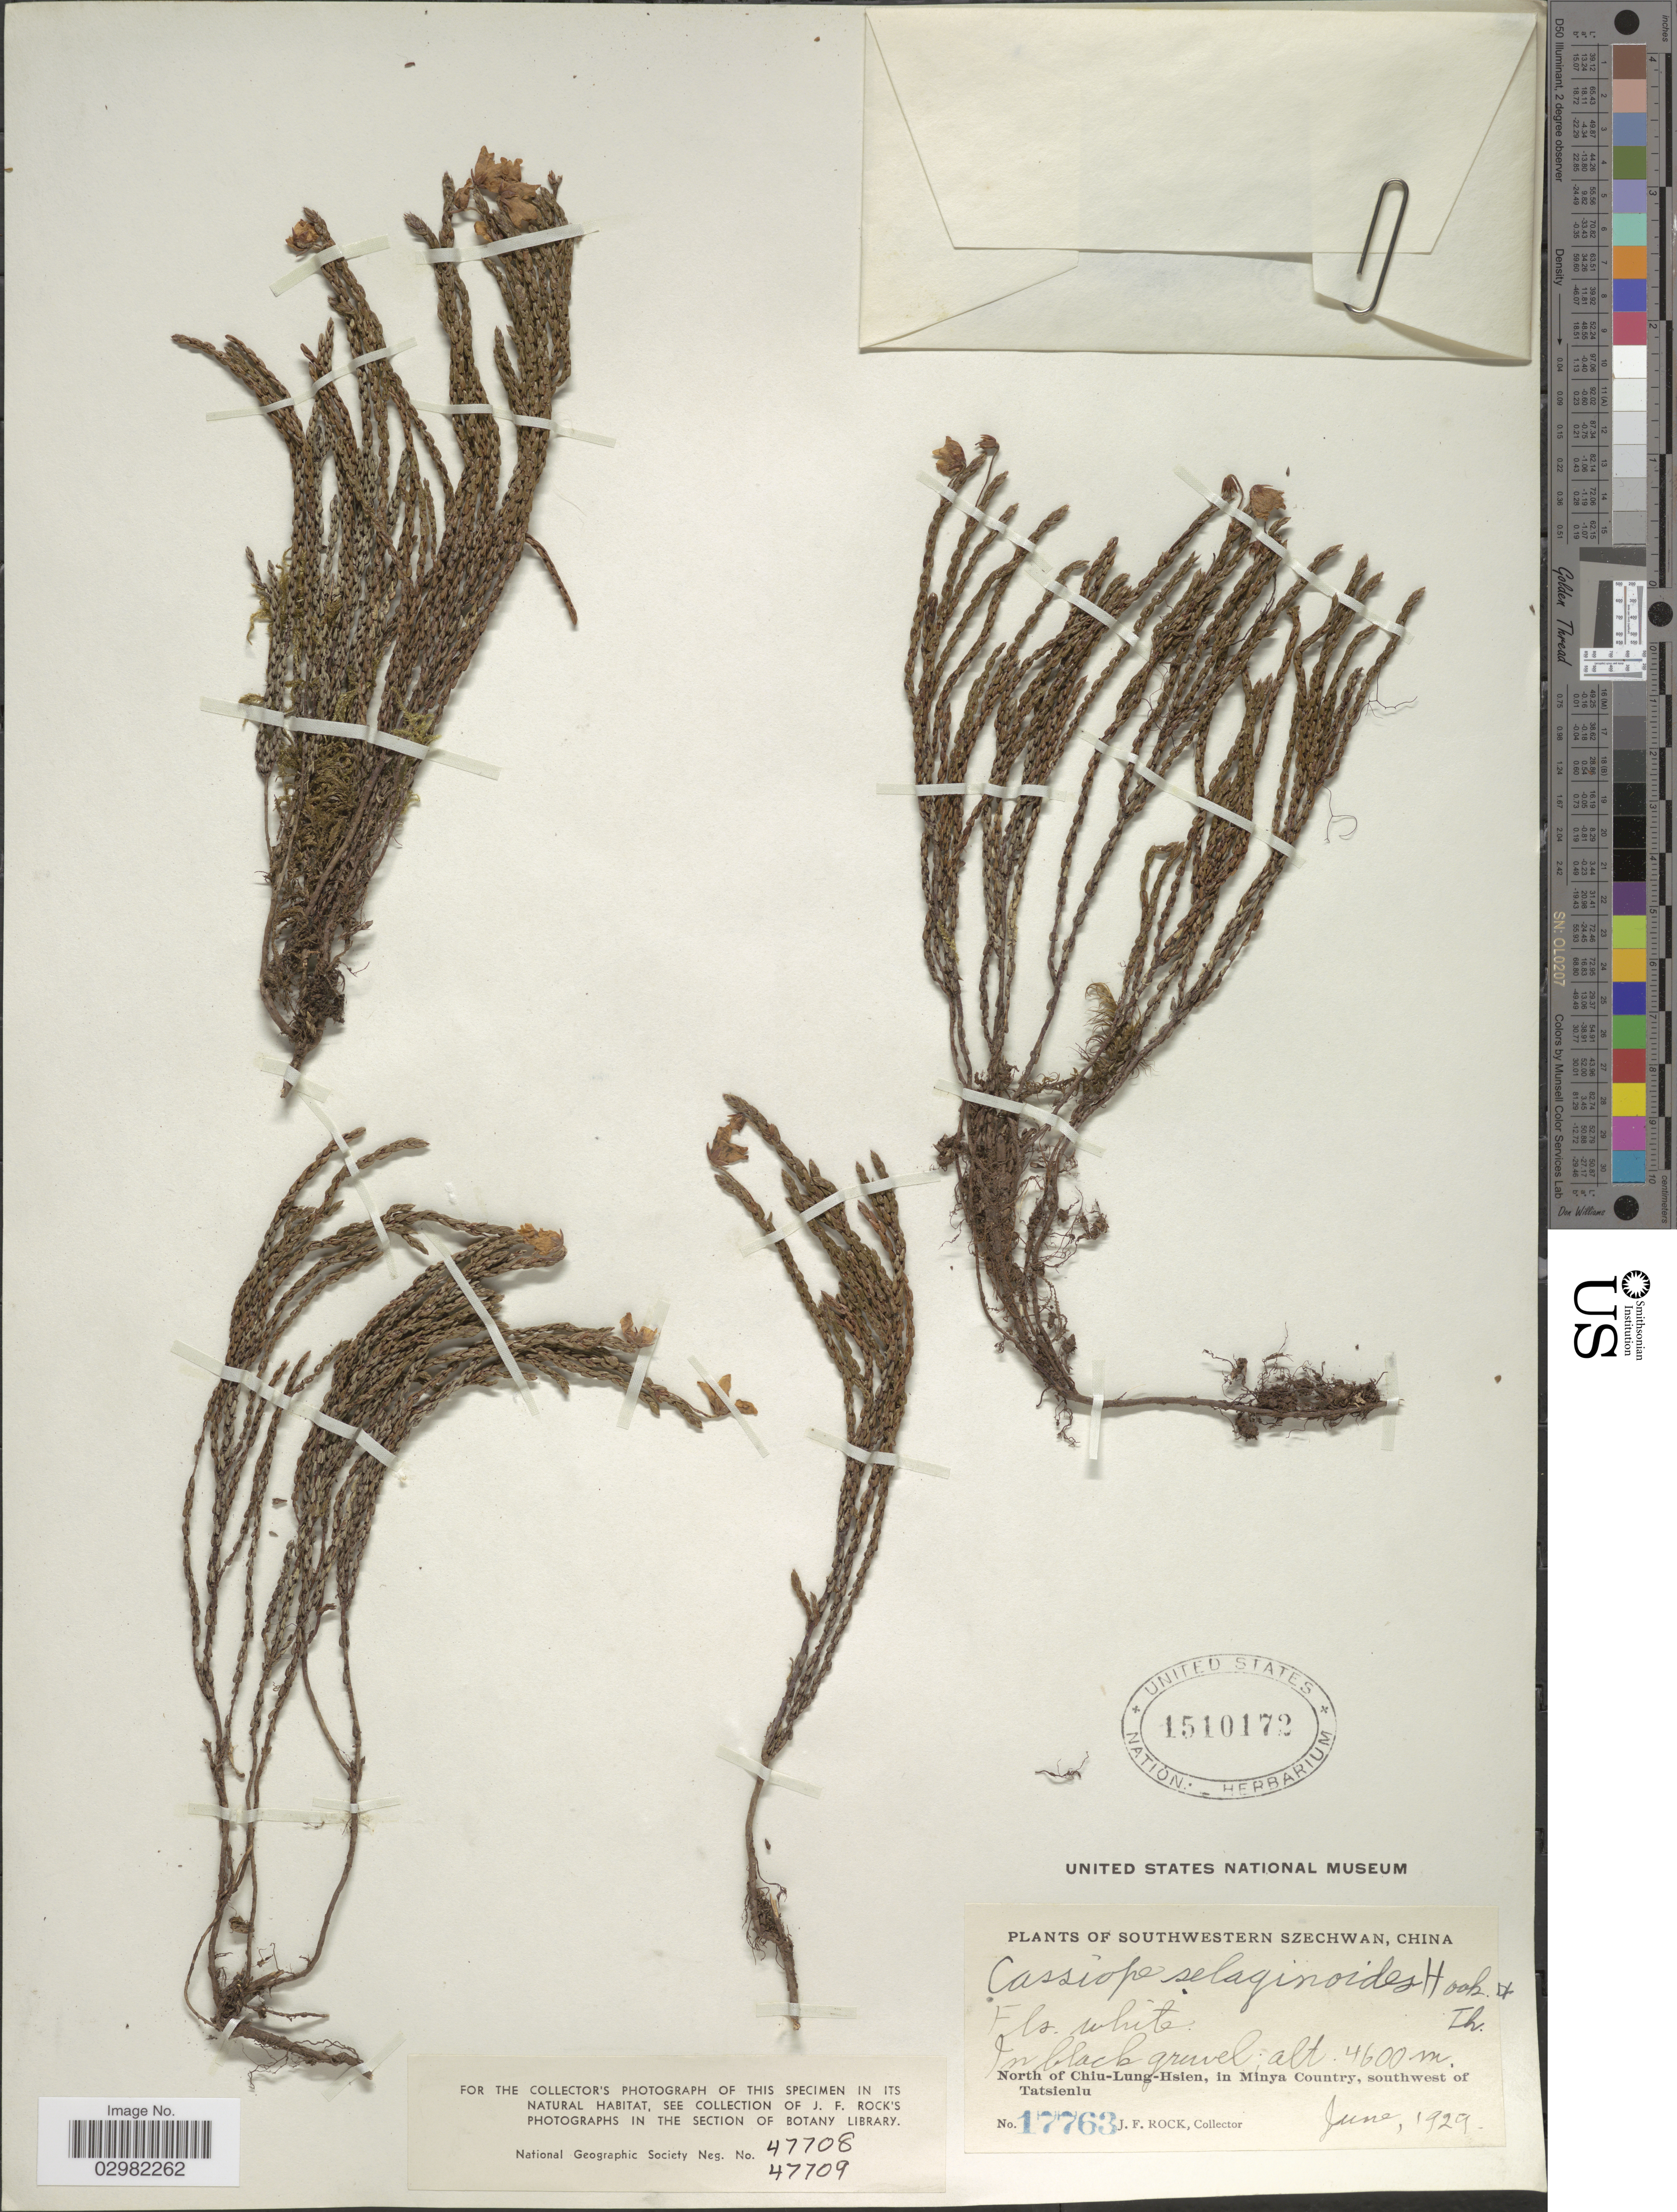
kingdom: Plantae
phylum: Tracheophyta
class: Magnoliopsida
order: Ericales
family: Ericaceae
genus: Cassiope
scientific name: Cassiope selaginoides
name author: Hook. f. & Thomson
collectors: J. Rock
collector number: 17763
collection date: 1929-06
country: China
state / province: Sichuan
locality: Southwestern Szechwan, China, North of Chiu-Lung-Hsien, in Minya Country, southwest of Tatsienlu.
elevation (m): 4600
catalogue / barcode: US 1510172